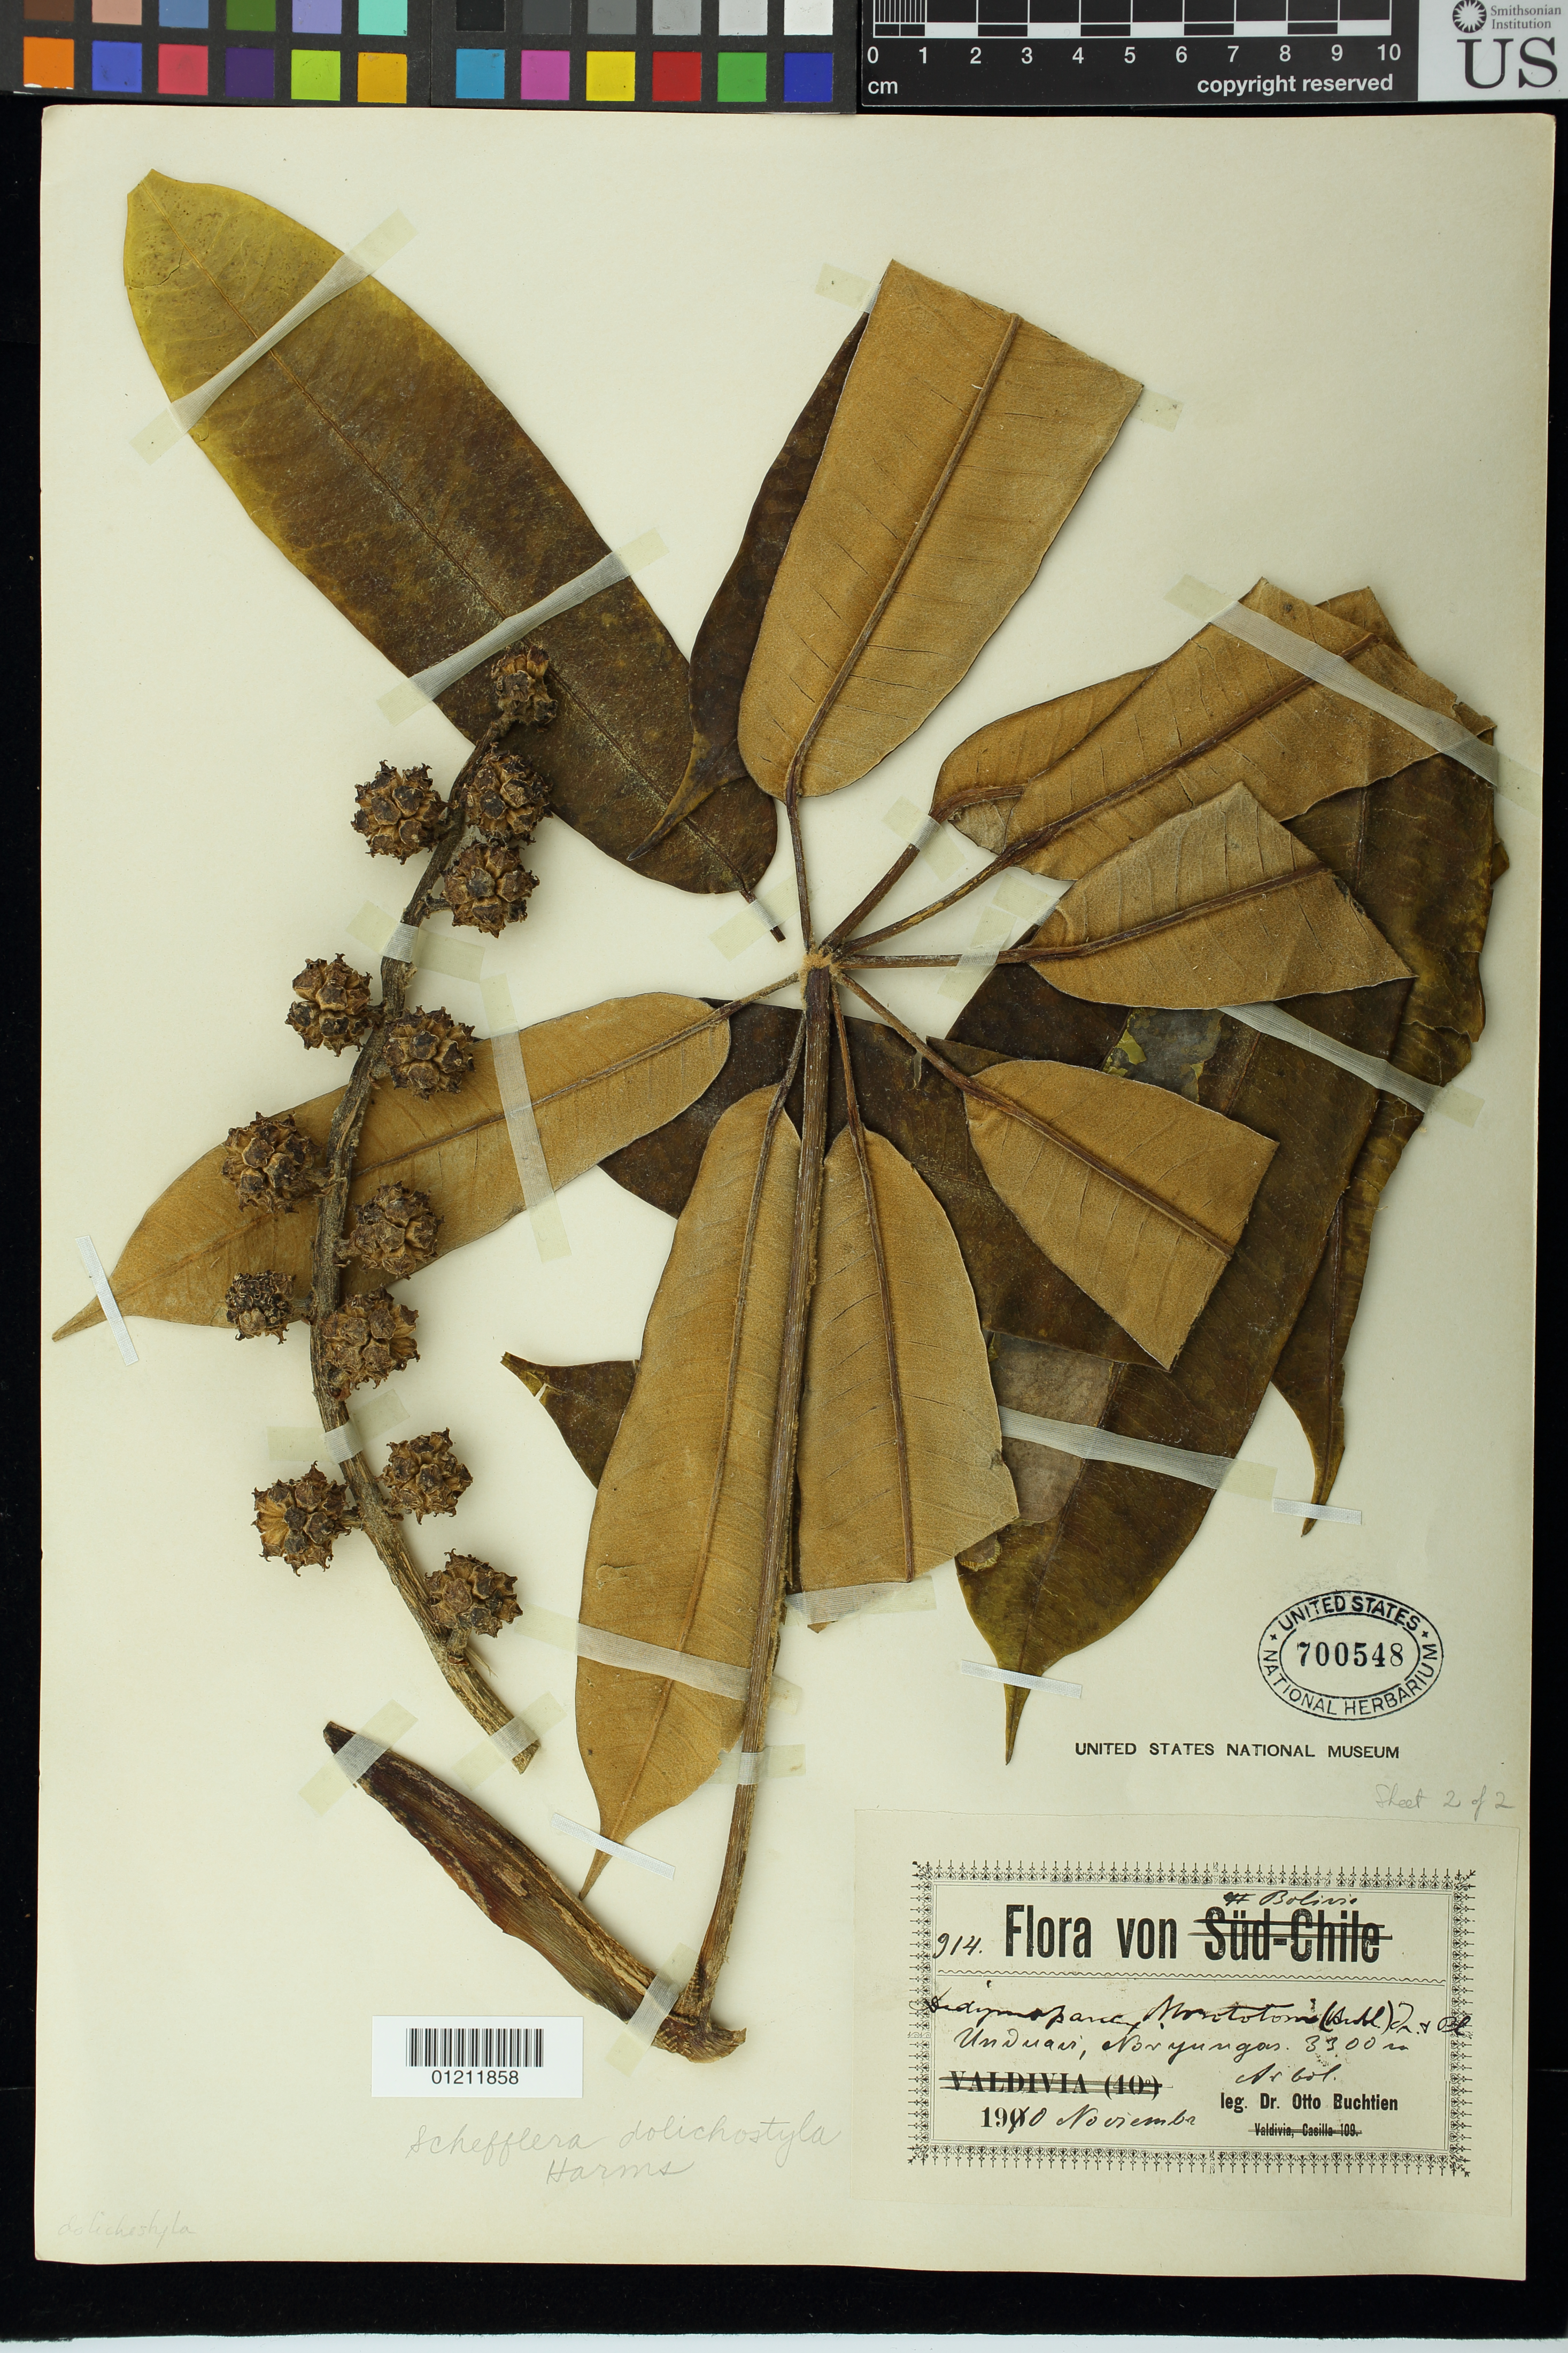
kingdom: Plantae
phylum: Tracheophyta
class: Magnoliopsida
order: Apiales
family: Araliaceae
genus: Schefflera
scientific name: Schefflera dolichostyla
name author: Harms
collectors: O. Buchtien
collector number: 914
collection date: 1910-11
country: Bolivia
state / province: La Paz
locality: Unduavi, Nor Yungas.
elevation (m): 3300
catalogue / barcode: US 700548